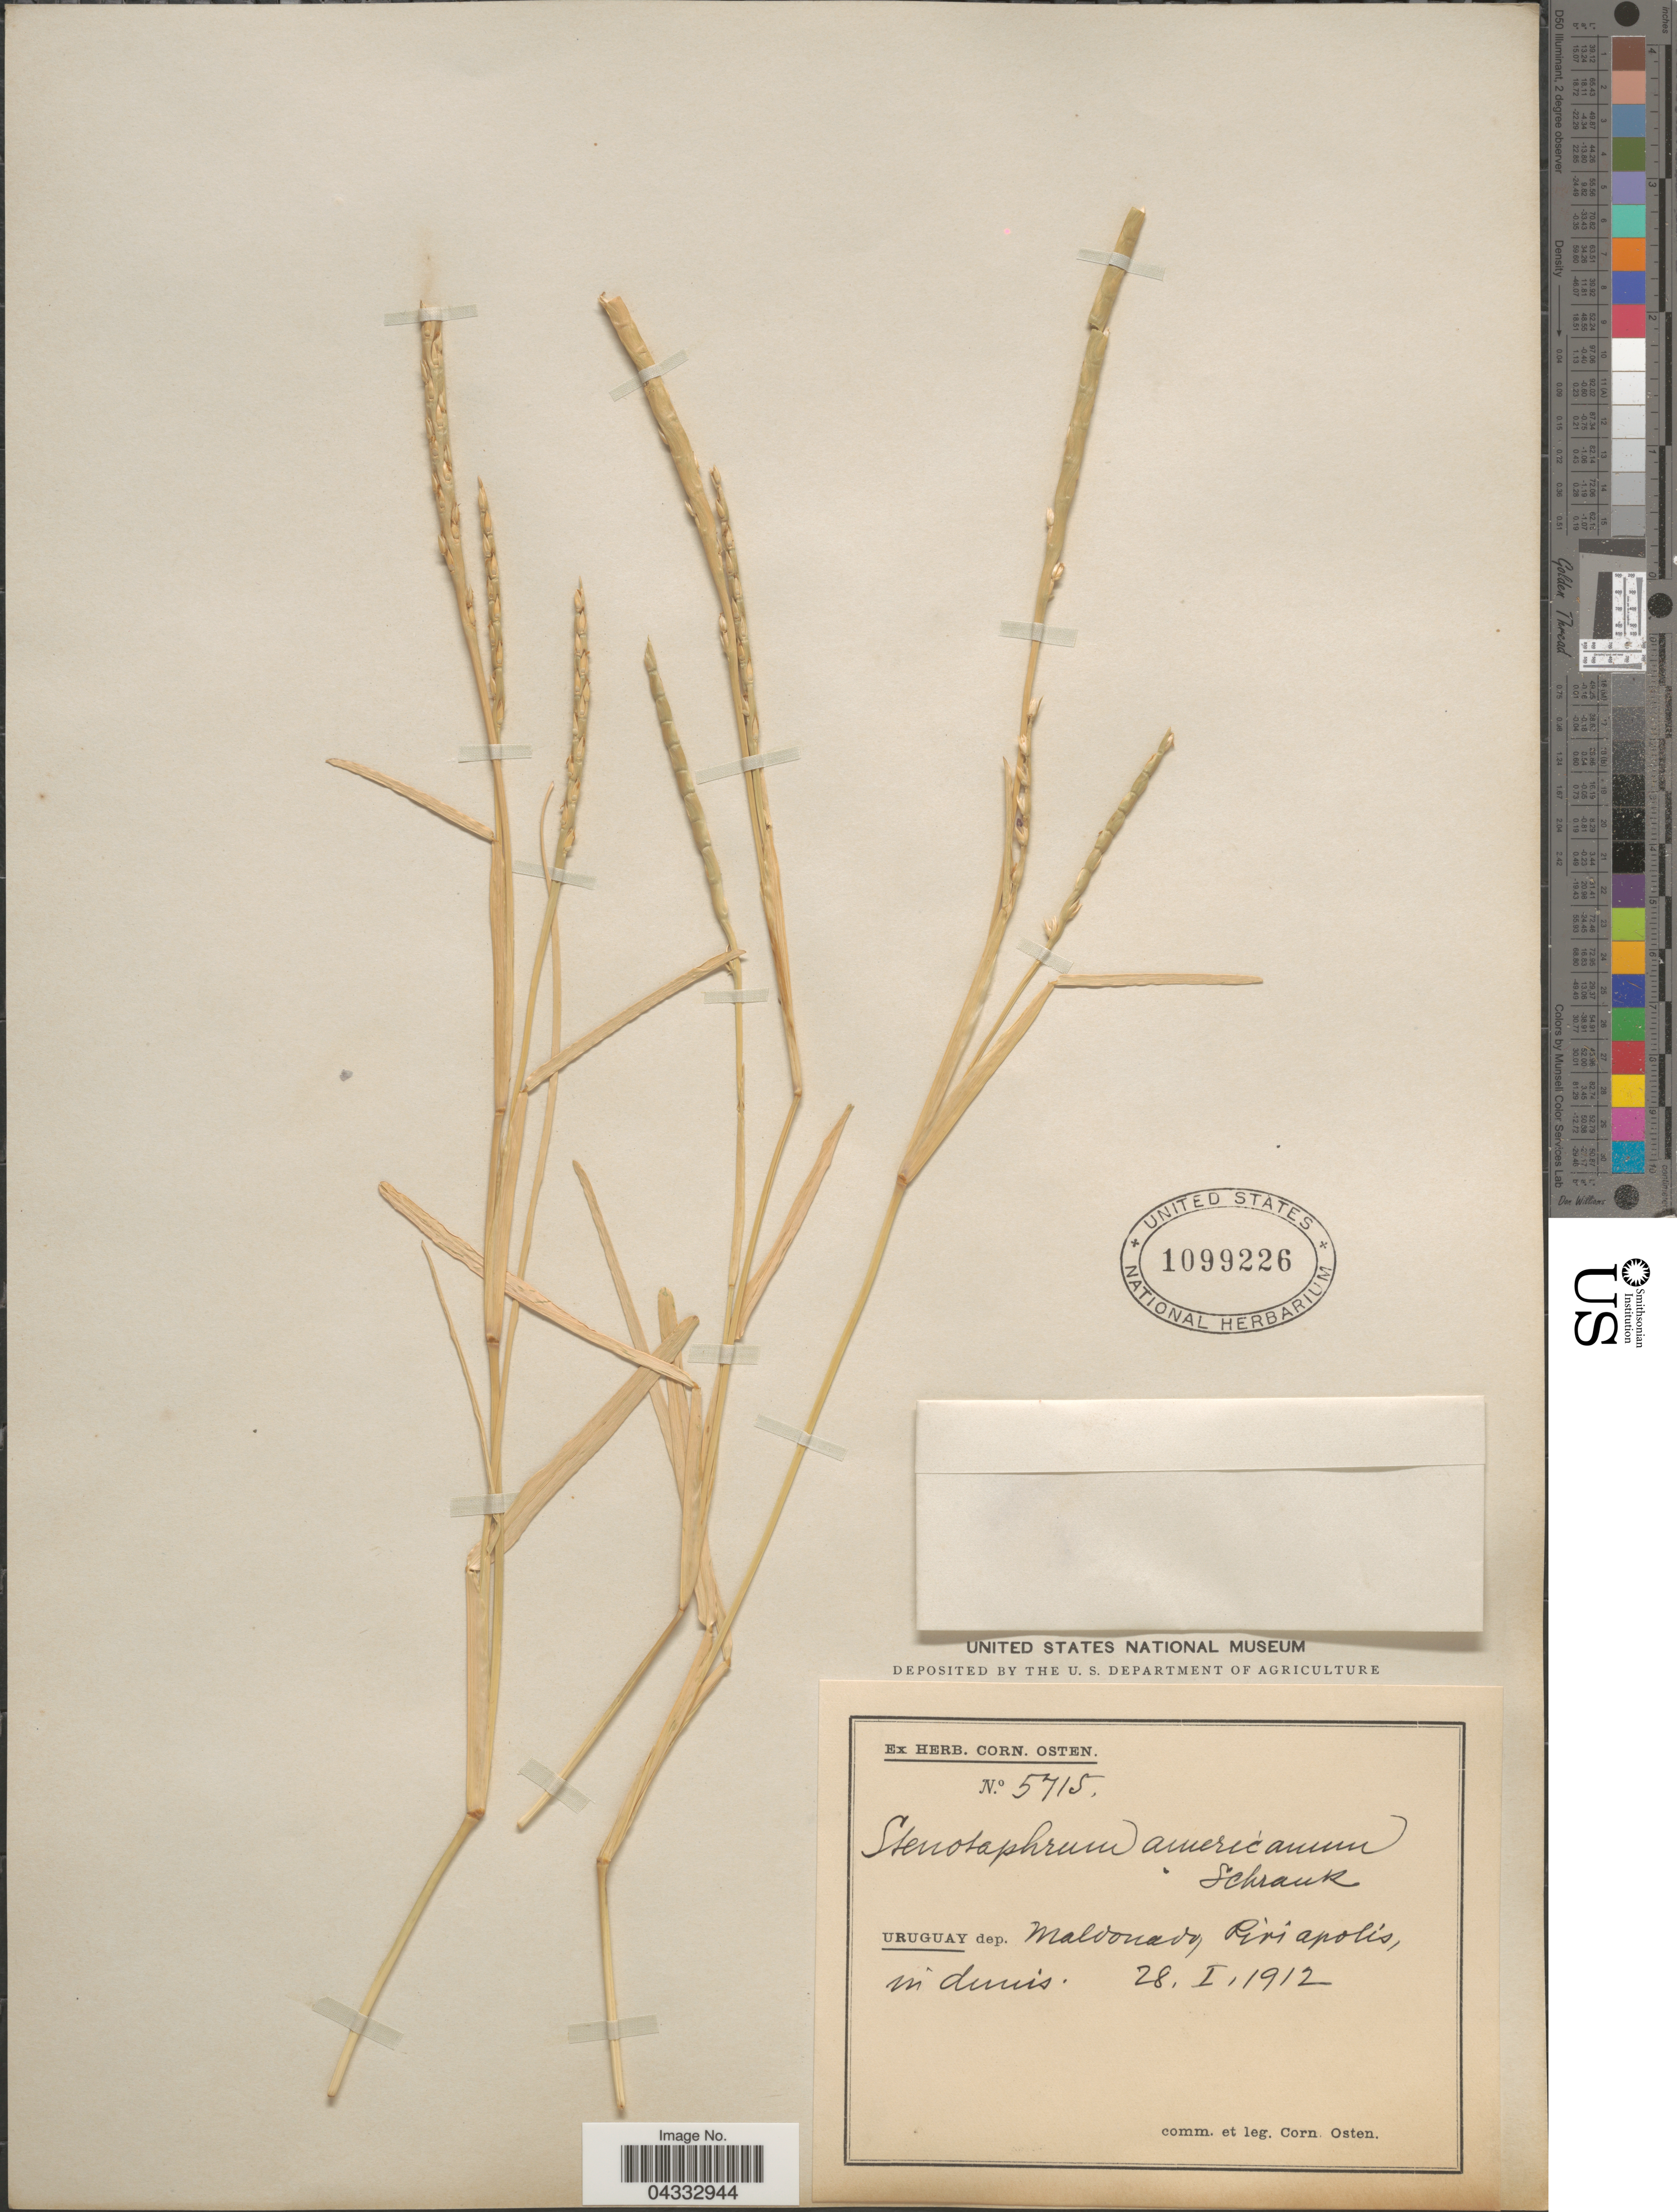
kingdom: Plantae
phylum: Tracheophyta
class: Liliopsida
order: Poales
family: Poaceae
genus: Stenotaphrum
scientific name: Stenotaphrum secundatum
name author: (Walter) Kuntze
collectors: C. Osten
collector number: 5715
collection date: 1912-01-28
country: Uruguay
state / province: Maldonado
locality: uyy7777777777777777777777777777tmmmmmmmmmmmmmmmmmmmmmmmmmmmmmmmmmmmmmmmmmmmmmmmmmmmmmmmmmmmmmmmmmmmmmmmmmmmmmmmmmmmmmmmmmmmmmmmmmmmmmmmmmmmmmmmmmmmmmmmmmmmm,,,,,,,,,,,,,,,,,,,,,,,,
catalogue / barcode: US 1099226